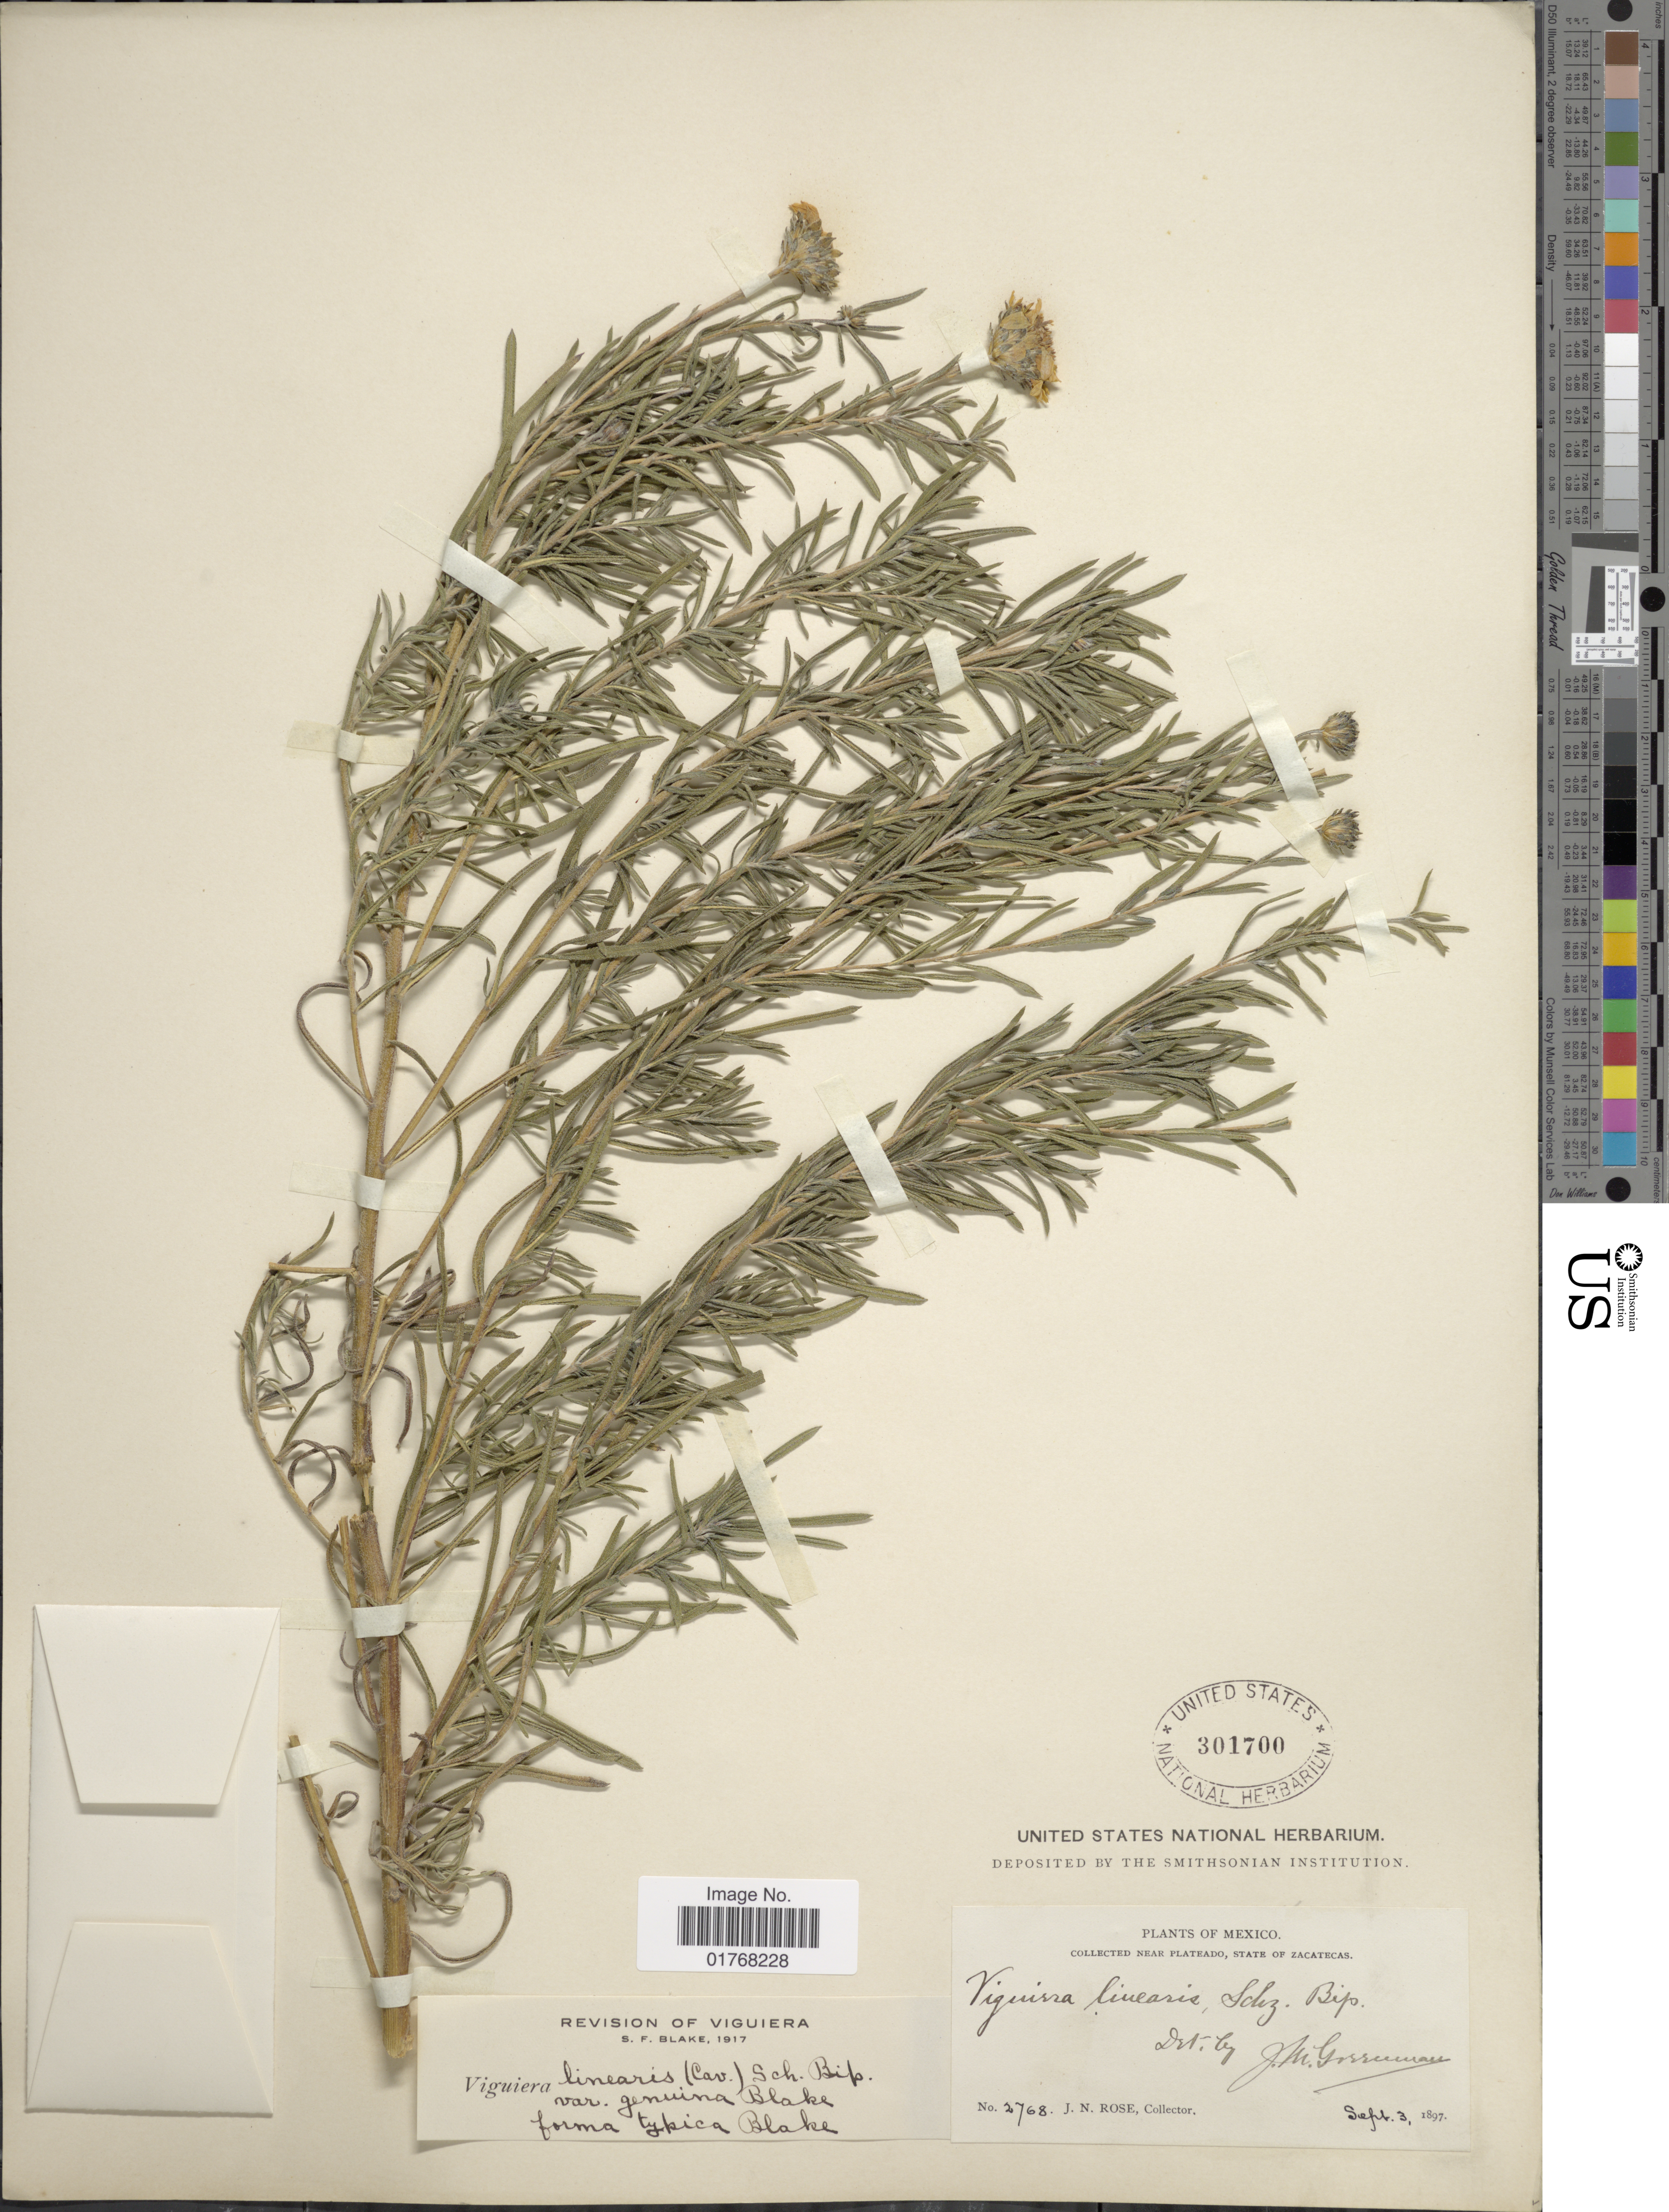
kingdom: Plantae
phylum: Tracheophyta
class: Magnoliopsida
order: Asterales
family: Asteraceae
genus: Viguiera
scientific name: Viguiera linearis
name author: (Cav.) Sch. Bip. & Hemsl.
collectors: J. N. Rose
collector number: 2768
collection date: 1897-09-03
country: Mexico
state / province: Zacatecas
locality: Near Plateado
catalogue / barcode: US 301700